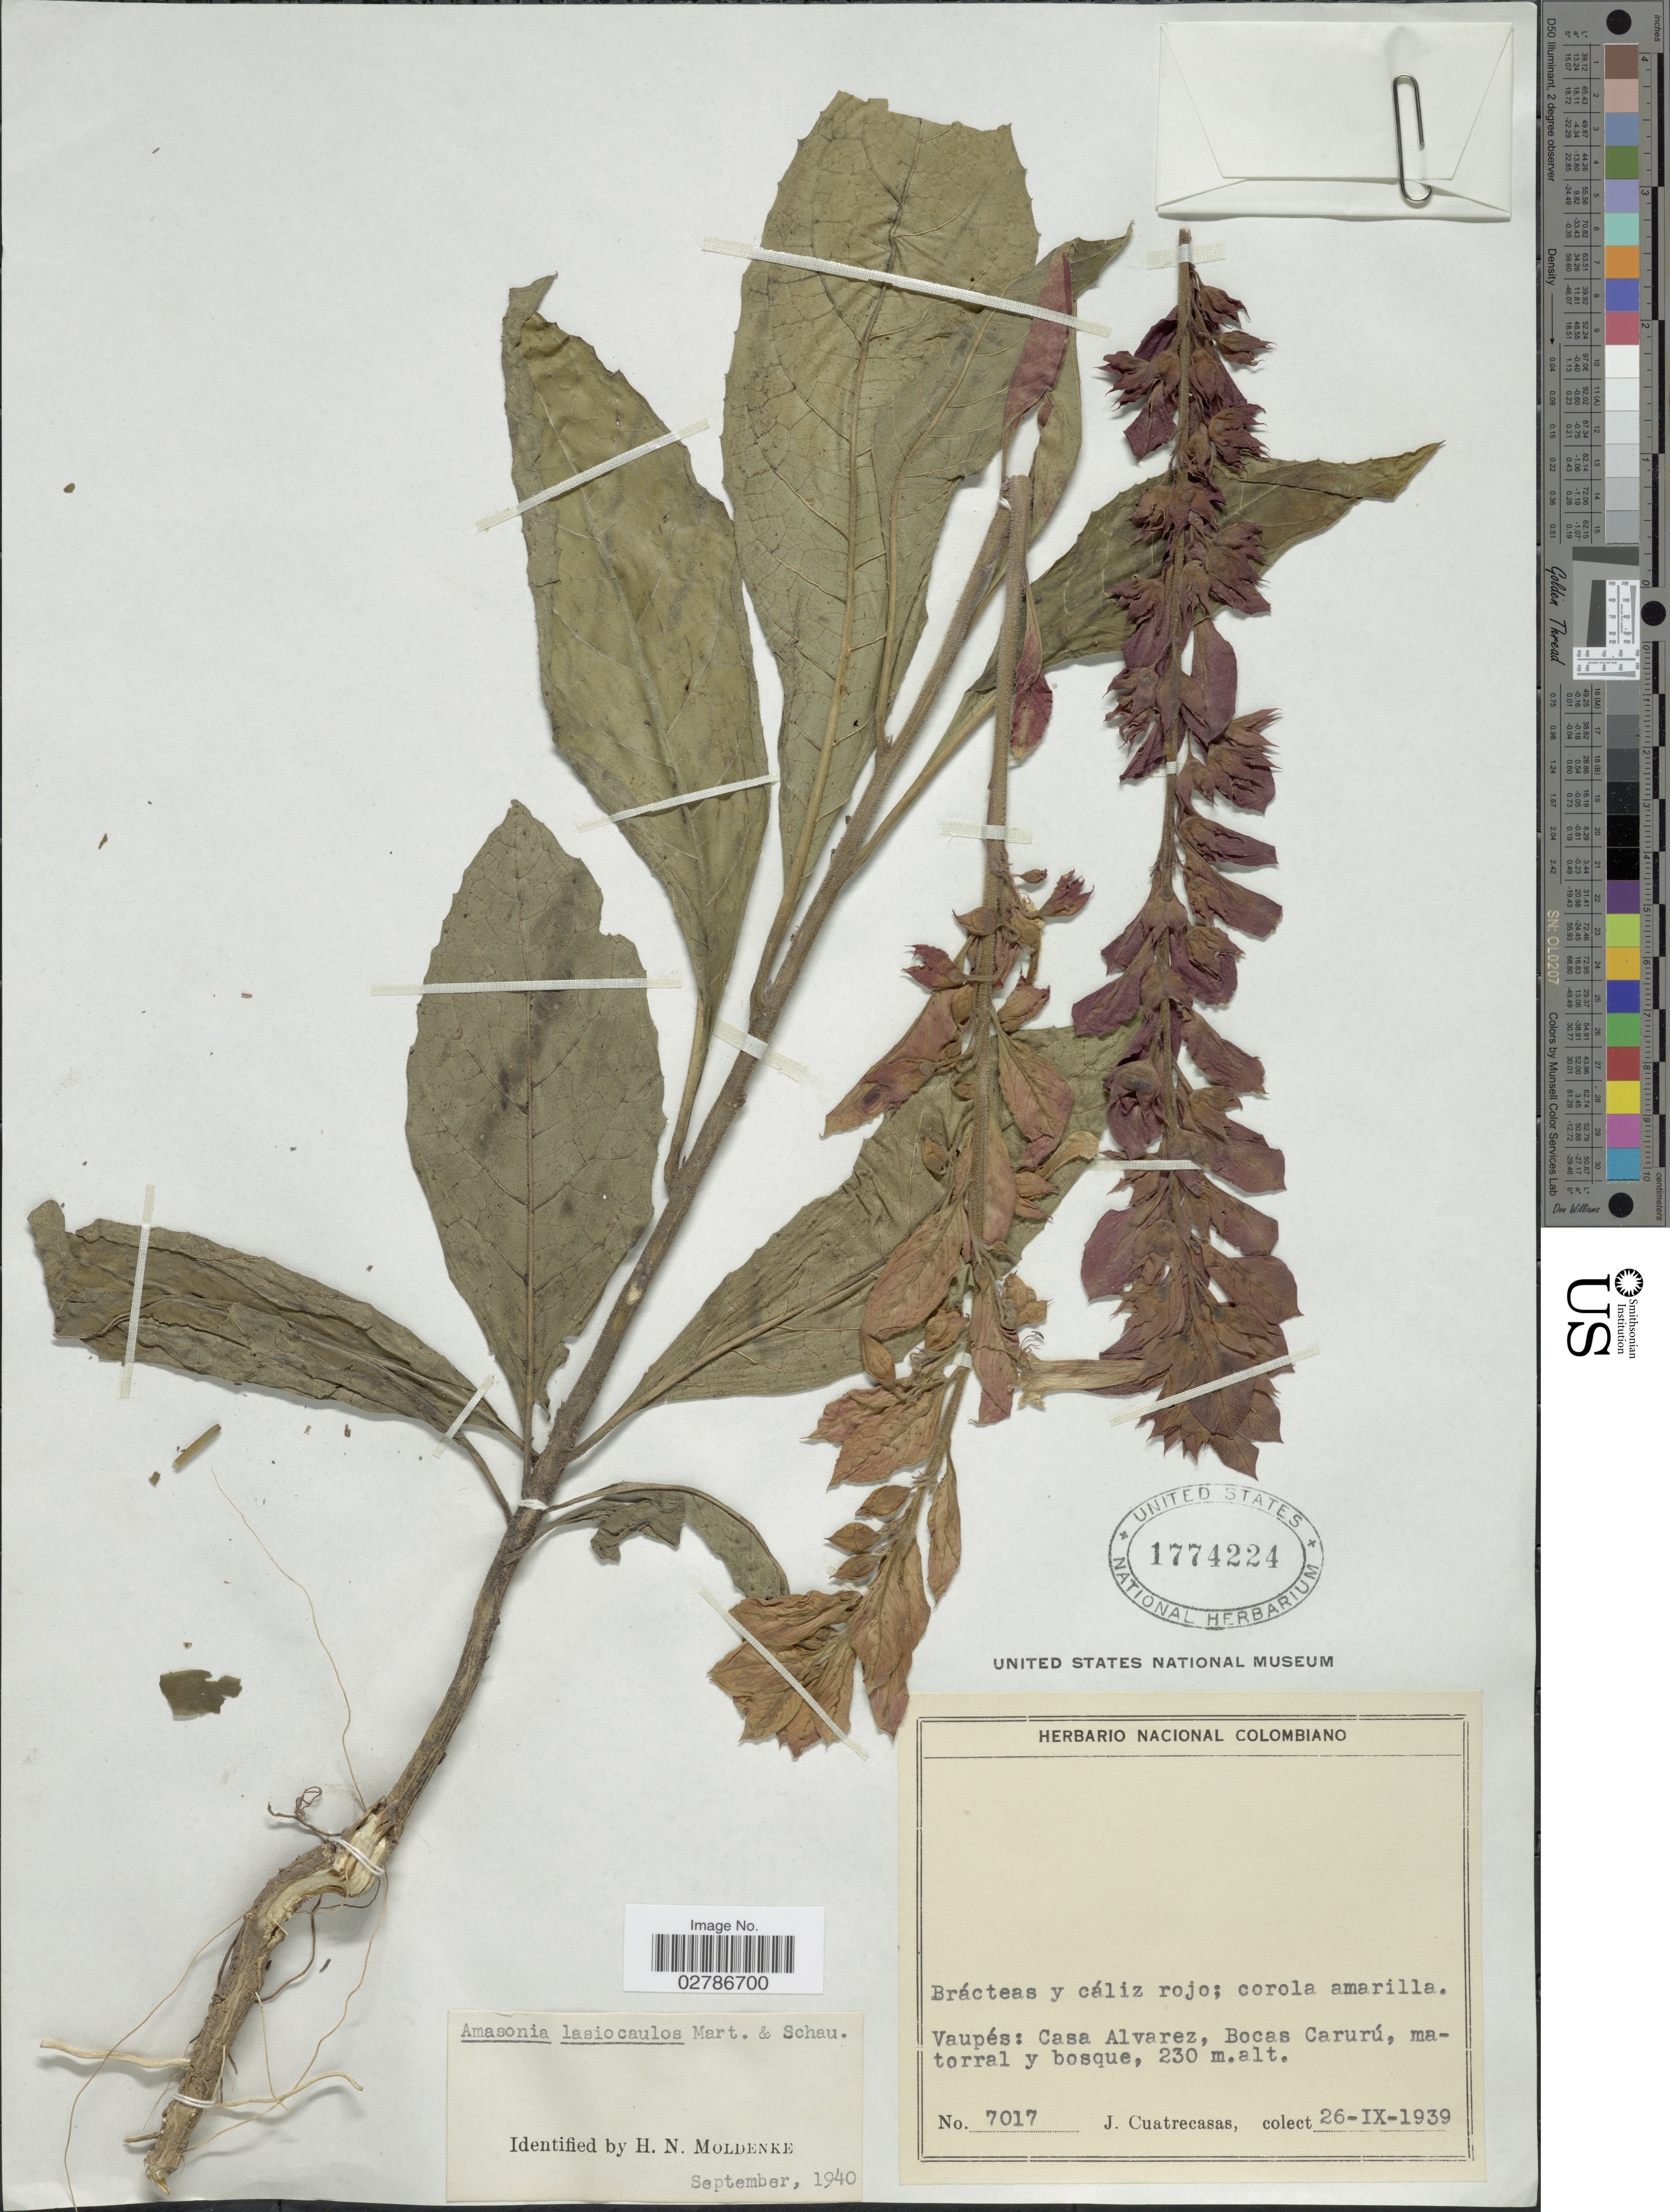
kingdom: Plantae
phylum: Tracheophyta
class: Magnoliopsida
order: Lamiales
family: Lamiaceae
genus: Amasonia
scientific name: Amasonia lasiocaulos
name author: Mart. & Schauer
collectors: J. Cuatrecasas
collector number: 7017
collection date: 1939-09-26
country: Colombia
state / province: Vaupés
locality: Casa Alvarez, Bocas Carurú, matorral y bosque.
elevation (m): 230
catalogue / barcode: US 1774224